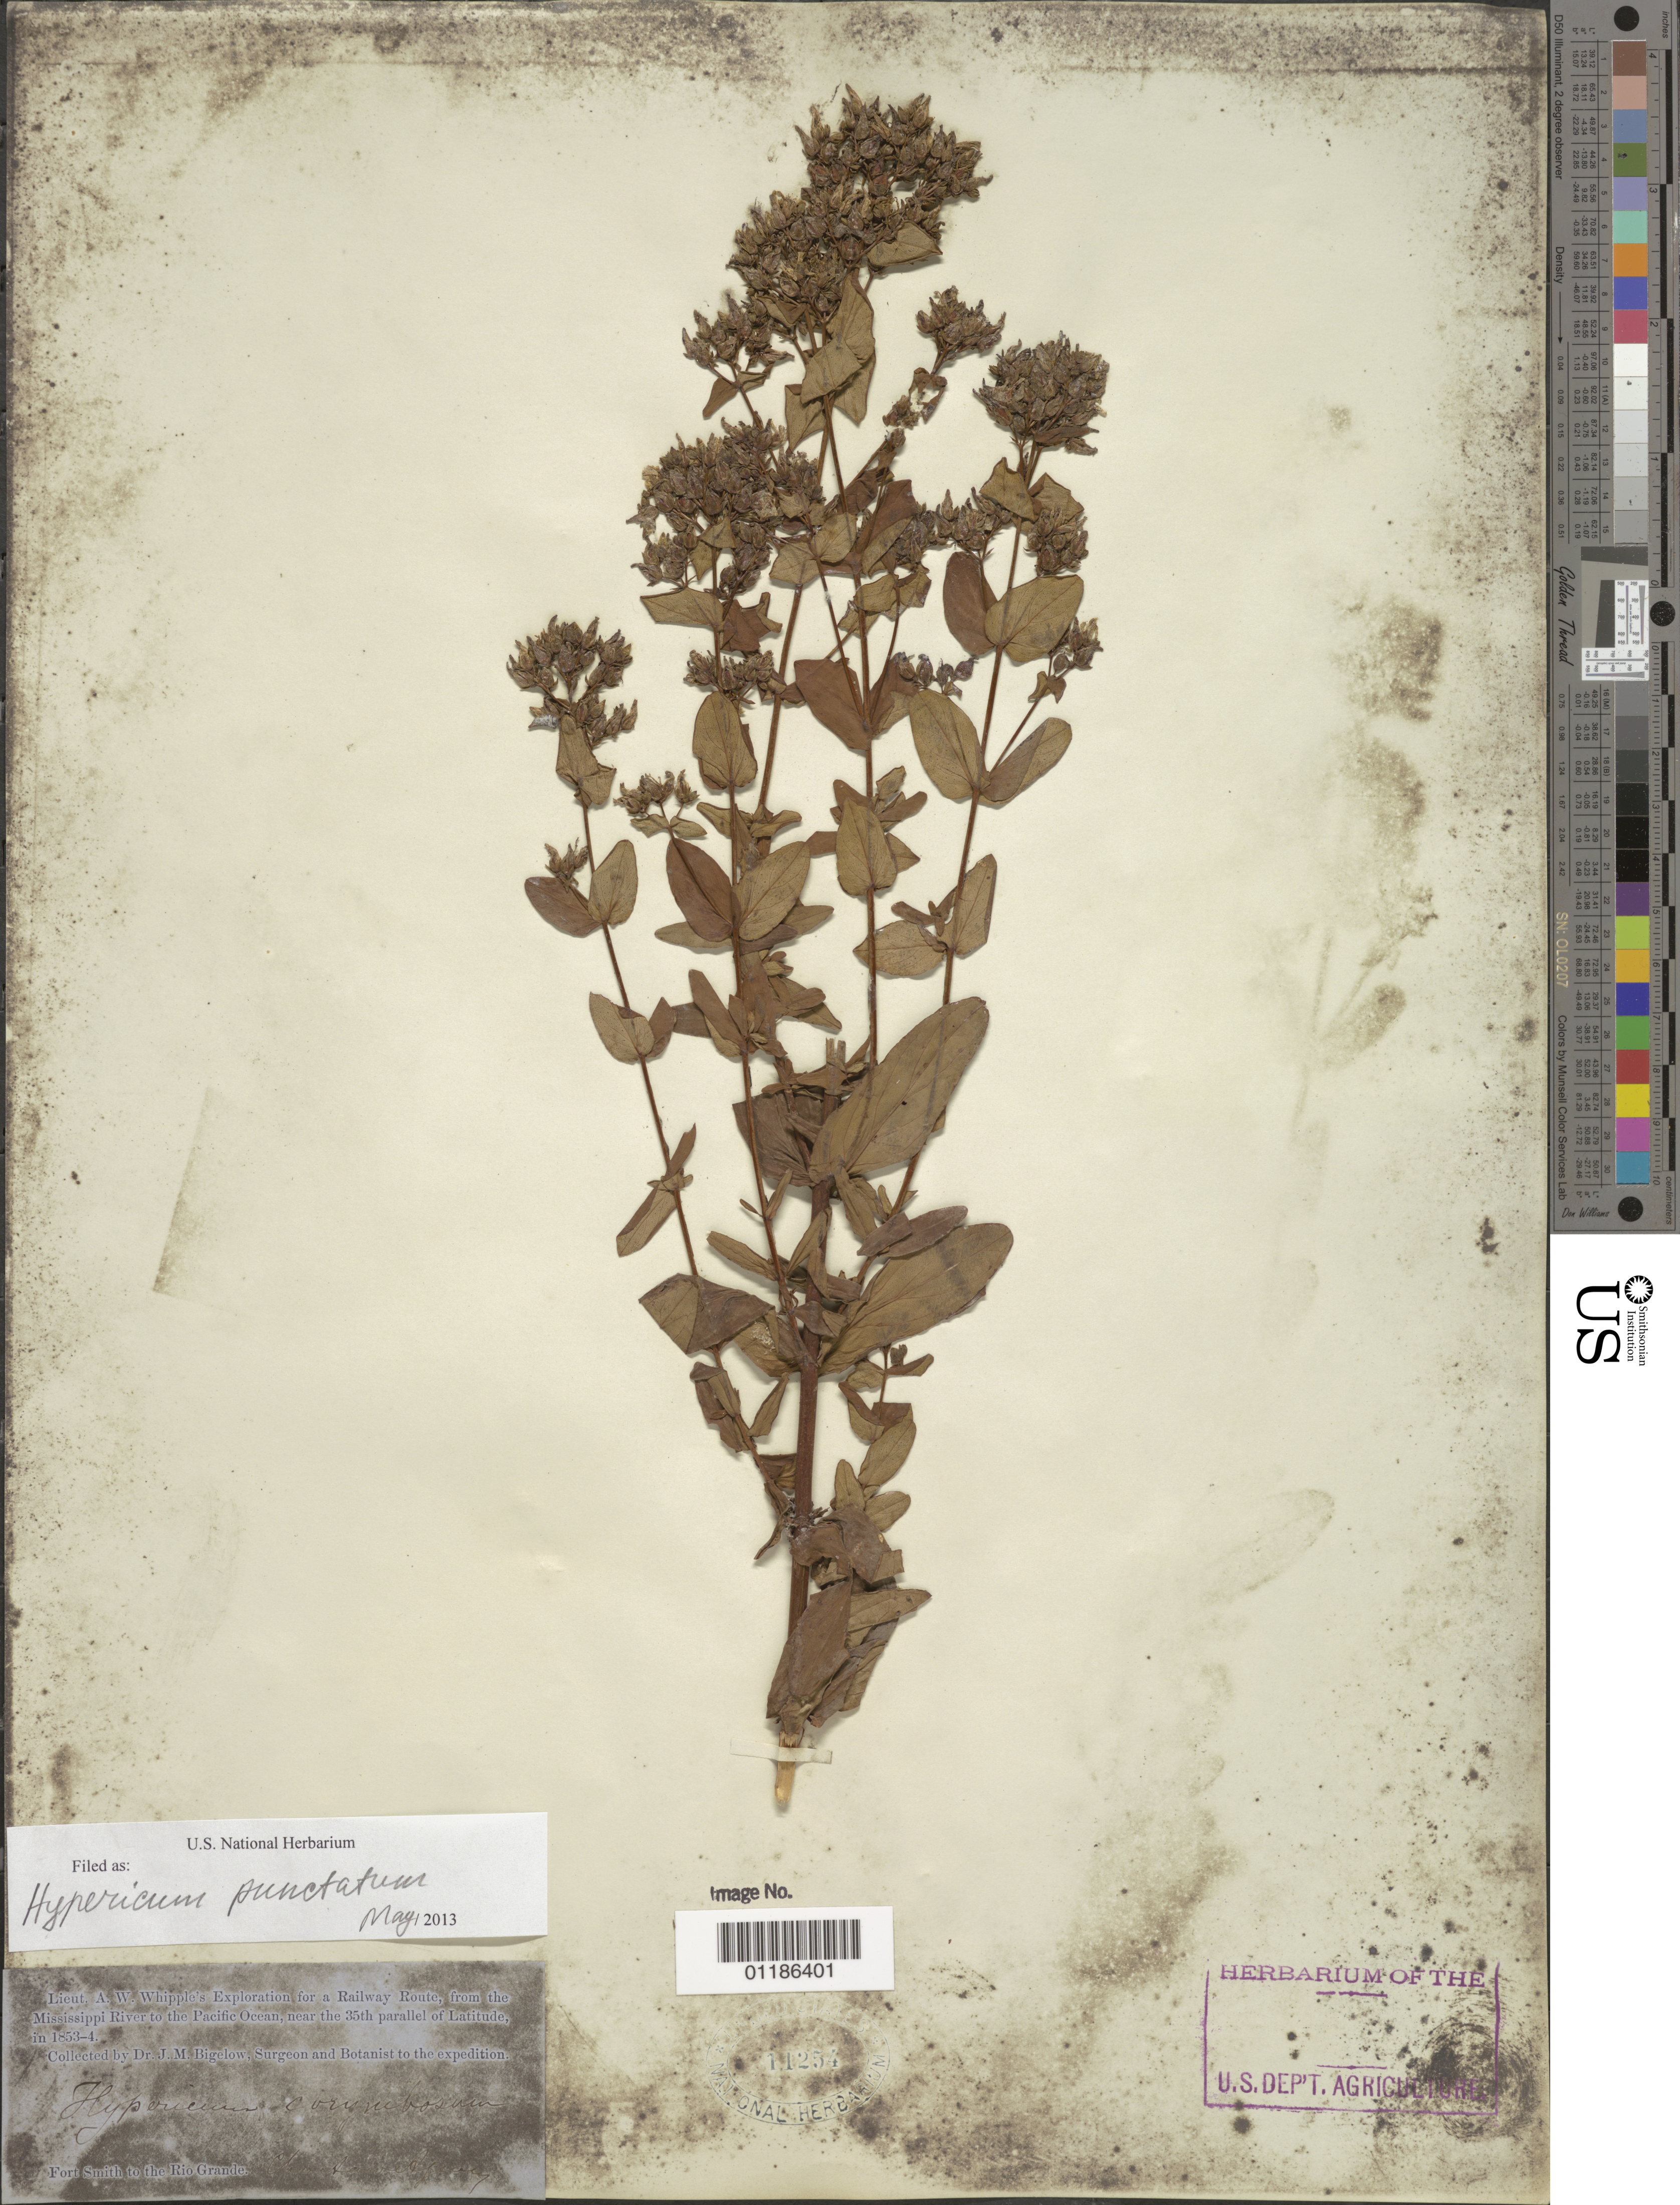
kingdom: Plantae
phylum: Tracheophyta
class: Magnoliopsida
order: Malpighiales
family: Hypericaceae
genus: Hypericum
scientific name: Hypericum punctatum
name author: Lam.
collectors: J. M. Bigelow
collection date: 1853/1854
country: United States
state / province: Oklahoma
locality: Fort Smith to the Rio Grande, Choctaw Agency.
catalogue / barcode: US 11254